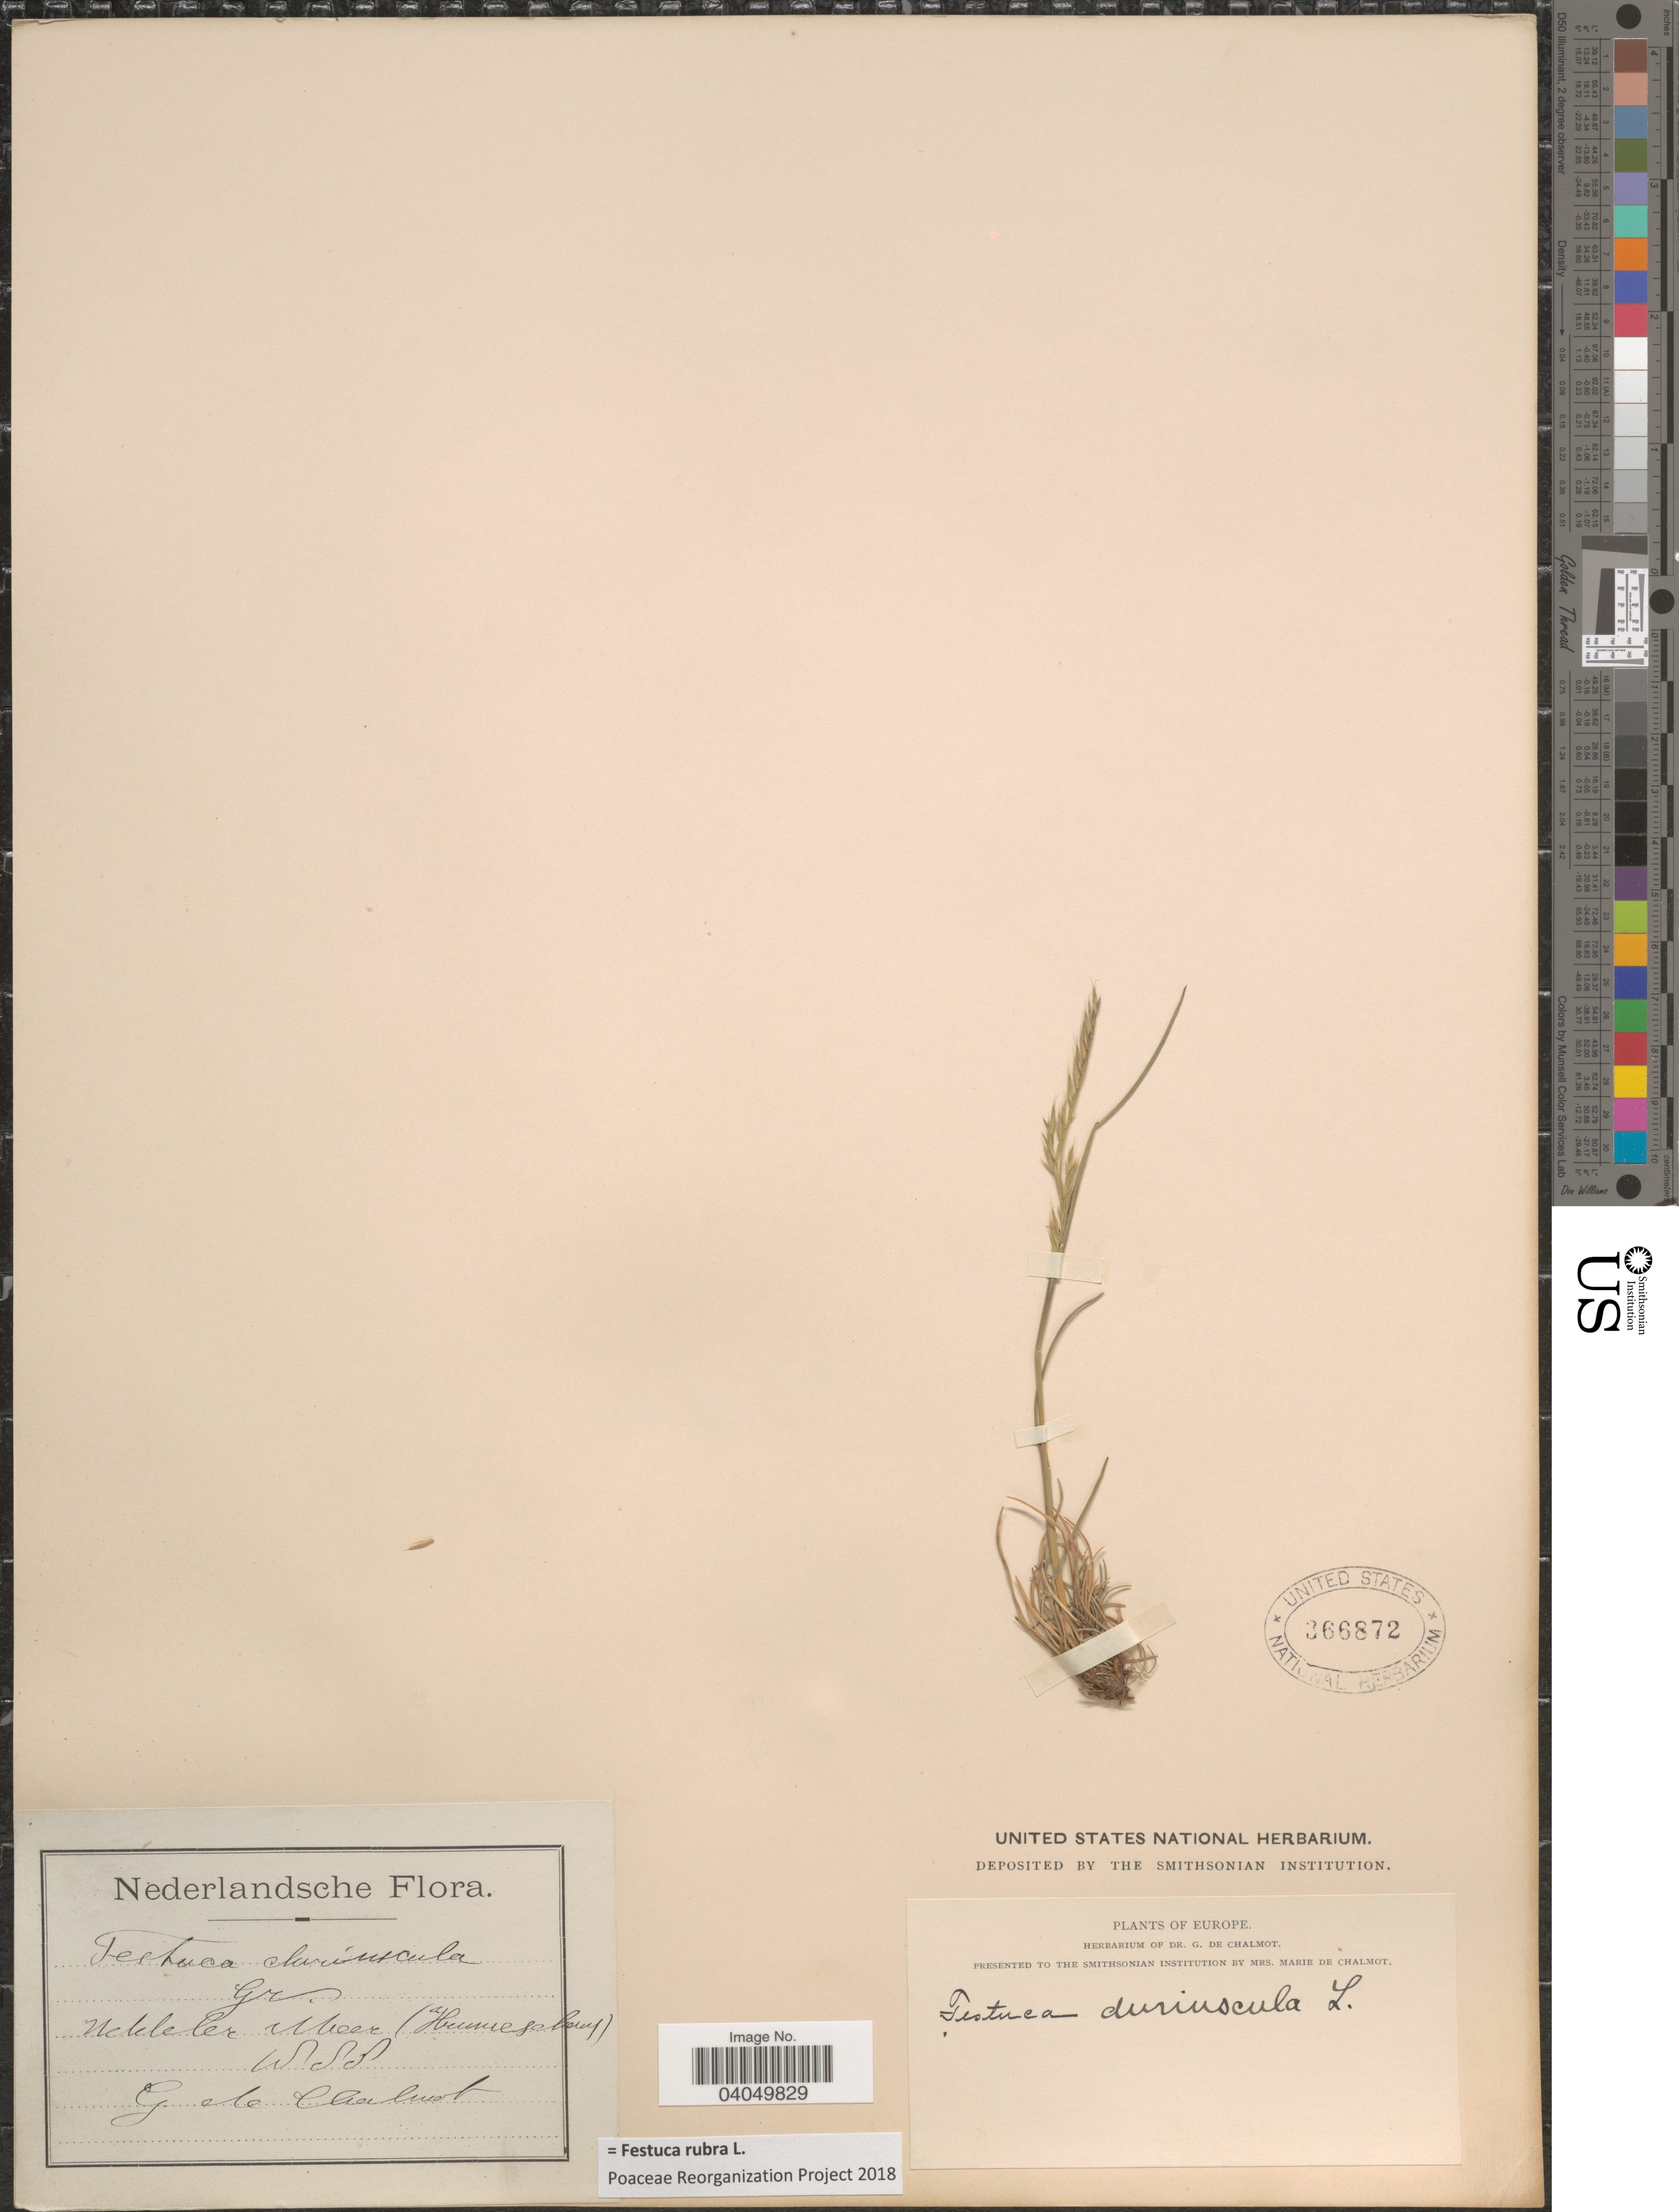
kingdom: Plantae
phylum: Tracheophyta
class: Liliopsida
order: Poales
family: Poaceae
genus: Festuca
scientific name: Festuca rubra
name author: L.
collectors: G. de Chalmot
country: Netherlands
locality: Nederlandsche. Uddeler Meer (Hunneschans). Udd.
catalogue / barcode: US 366872